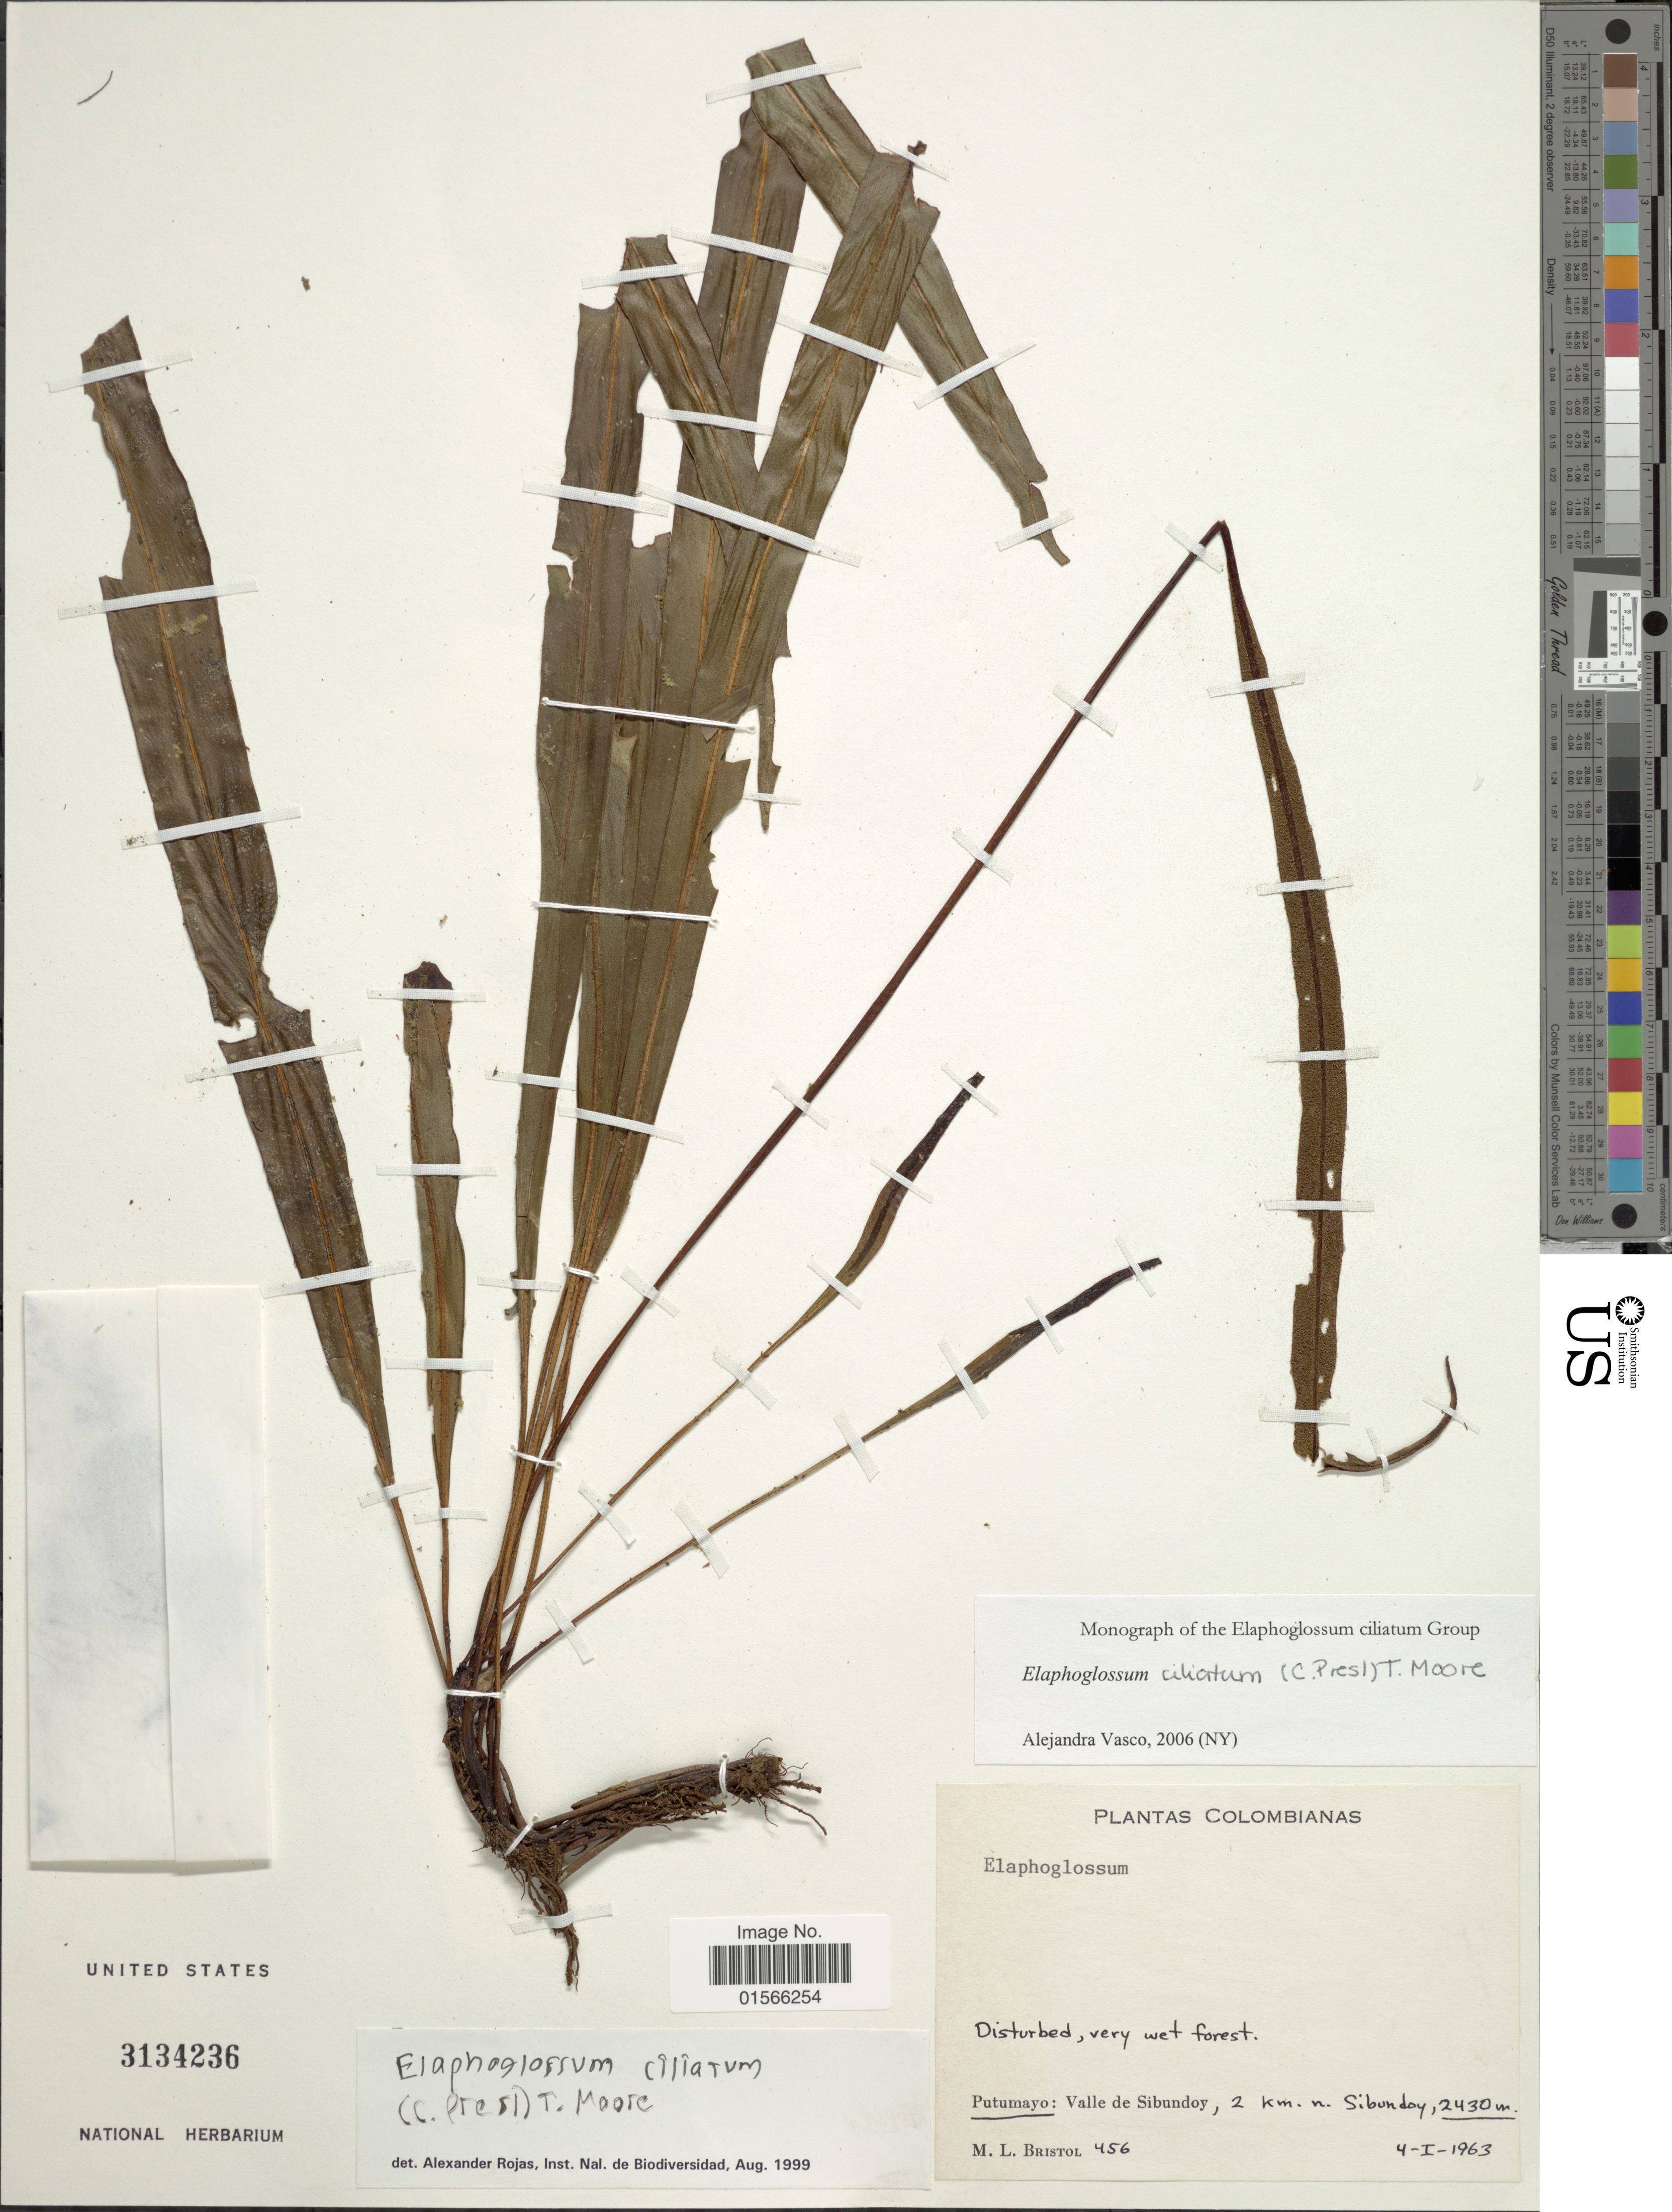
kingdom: Plantae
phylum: Tracheophyta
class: Polypodiopsida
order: Polypodiales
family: Dryopteridaceae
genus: Elaphoglossum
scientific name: Elaphoglossum ciliatum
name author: (C. Presl) T. Moore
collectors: M. L. Bristol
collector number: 456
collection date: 1963-01-04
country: Colombia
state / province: Putumayo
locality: Valle de Sibundoy, 2 km n. Sibundoy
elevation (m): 2430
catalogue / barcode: US 3134236